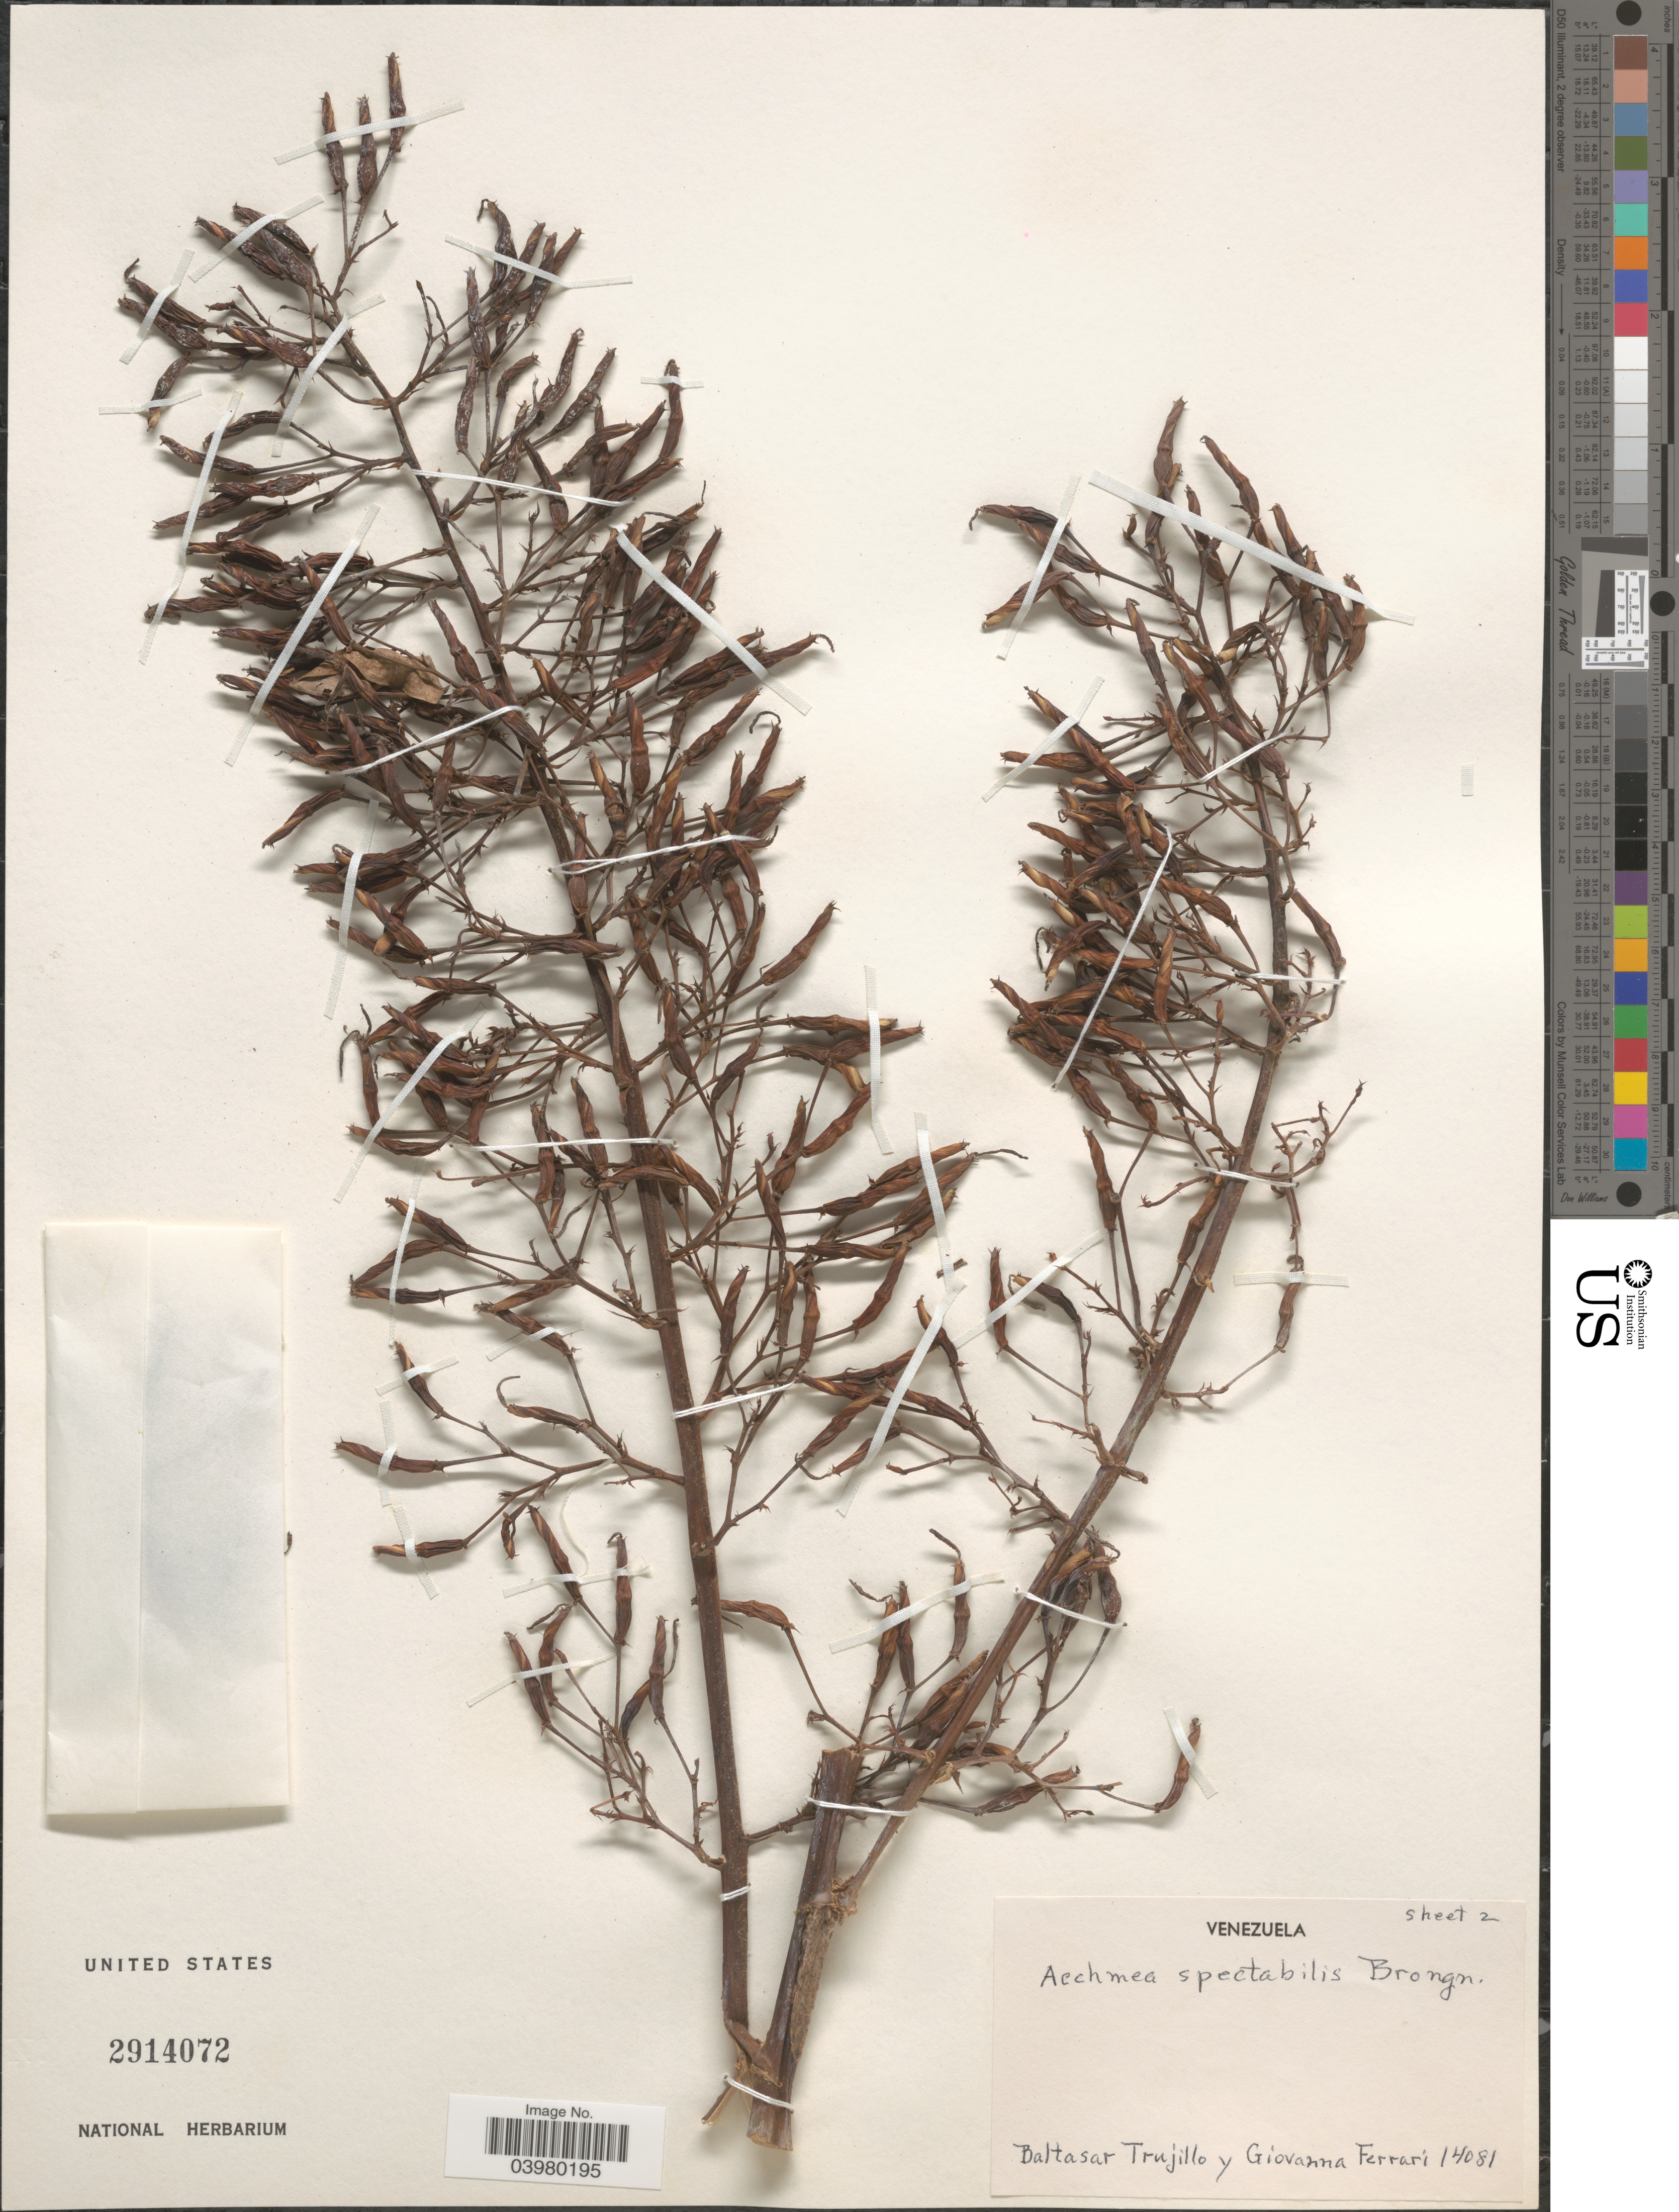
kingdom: Plantae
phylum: Tracheophyta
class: Liliopsida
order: Poales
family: Bromeliaceae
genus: Aechmea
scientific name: Aechmea spectabilis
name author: Brongn. ex Houllet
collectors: B. Trujillo & G. Ferrari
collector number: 14081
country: Venezuela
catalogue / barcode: US 2914072